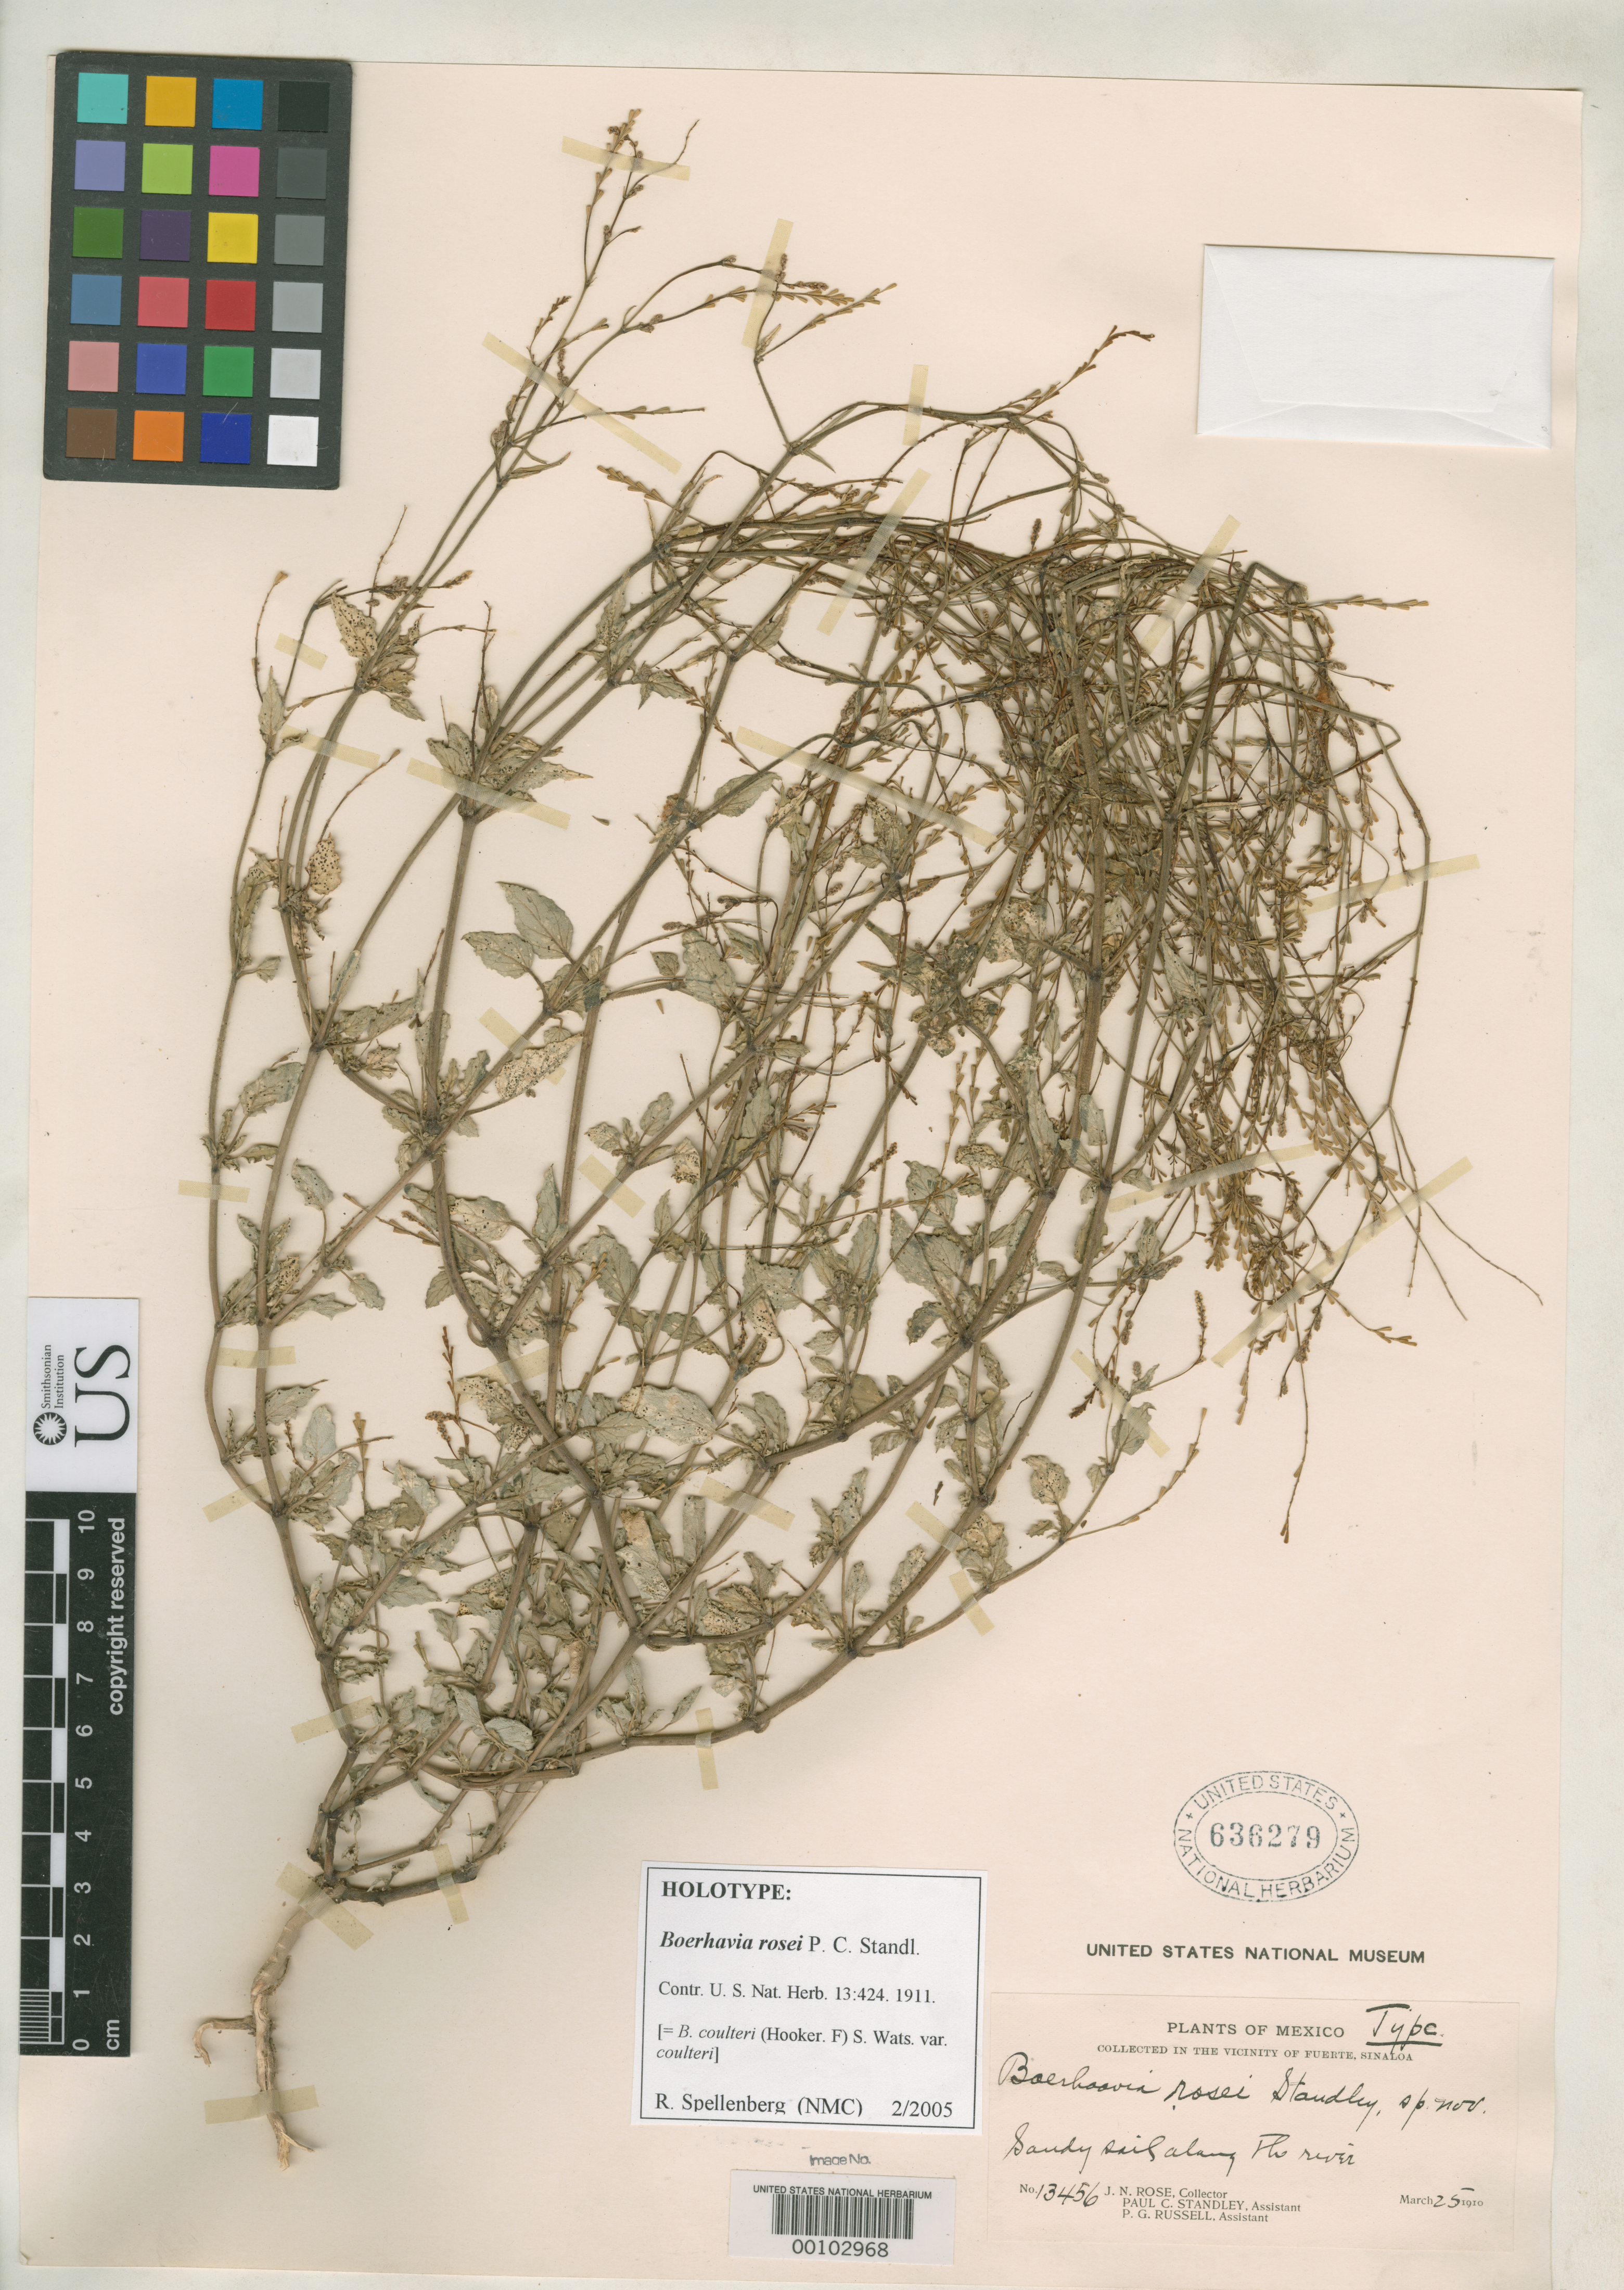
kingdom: Plantae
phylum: Tracheophyta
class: Magnoliopsida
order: Caryophyllales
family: Nyctaginaceae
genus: Boerhavia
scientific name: Boerhavia rosei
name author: Standl.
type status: Holotype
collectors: J. N. Rose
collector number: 13456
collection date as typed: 25 Mar 1910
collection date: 1910-03-25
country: Mexico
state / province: Sinaloa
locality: Fuerte, Rio Fuerte.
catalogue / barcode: US 636279